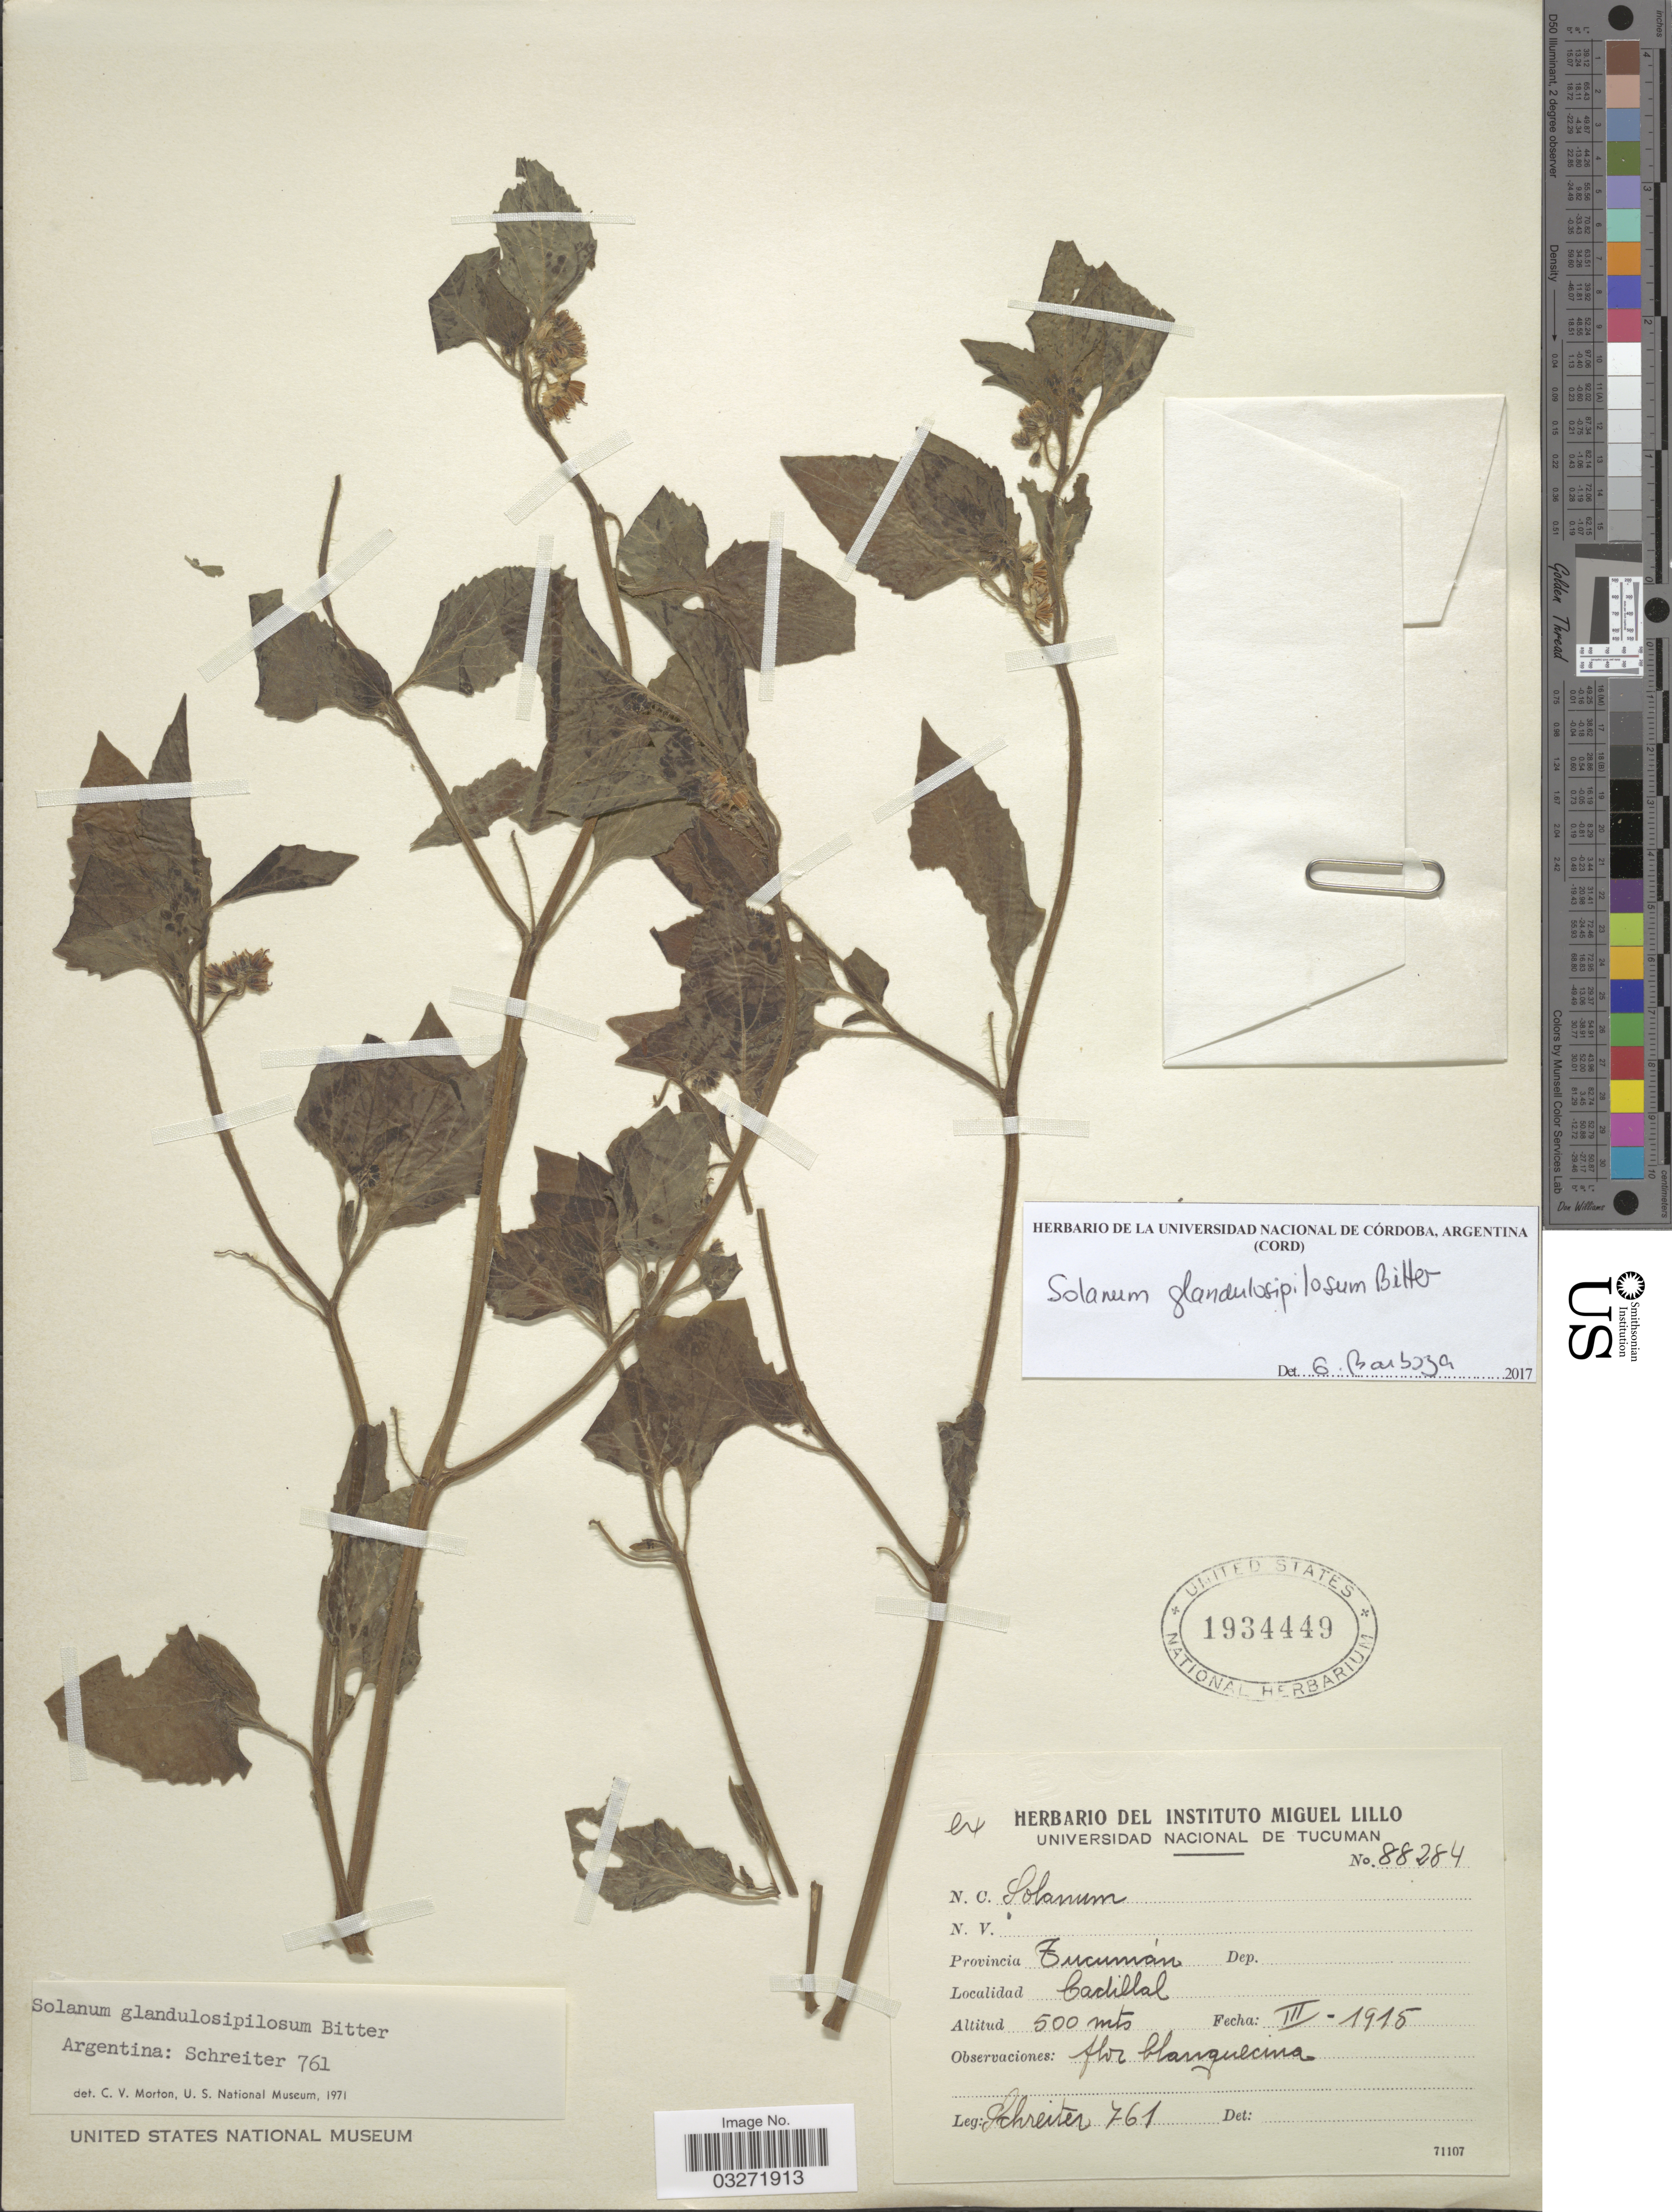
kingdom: Plantae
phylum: Tracheophyta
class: Magnoliopsida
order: Solanales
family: Solanaceae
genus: Solanum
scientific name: Solanum glandulosipilosum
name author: Bitter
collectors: -. Schreiter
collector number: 761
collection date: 1915-03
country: Argentina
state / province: Tucuman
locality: Provincia Tucumán. Cadillal.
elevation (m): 500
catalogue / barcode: US 1934449